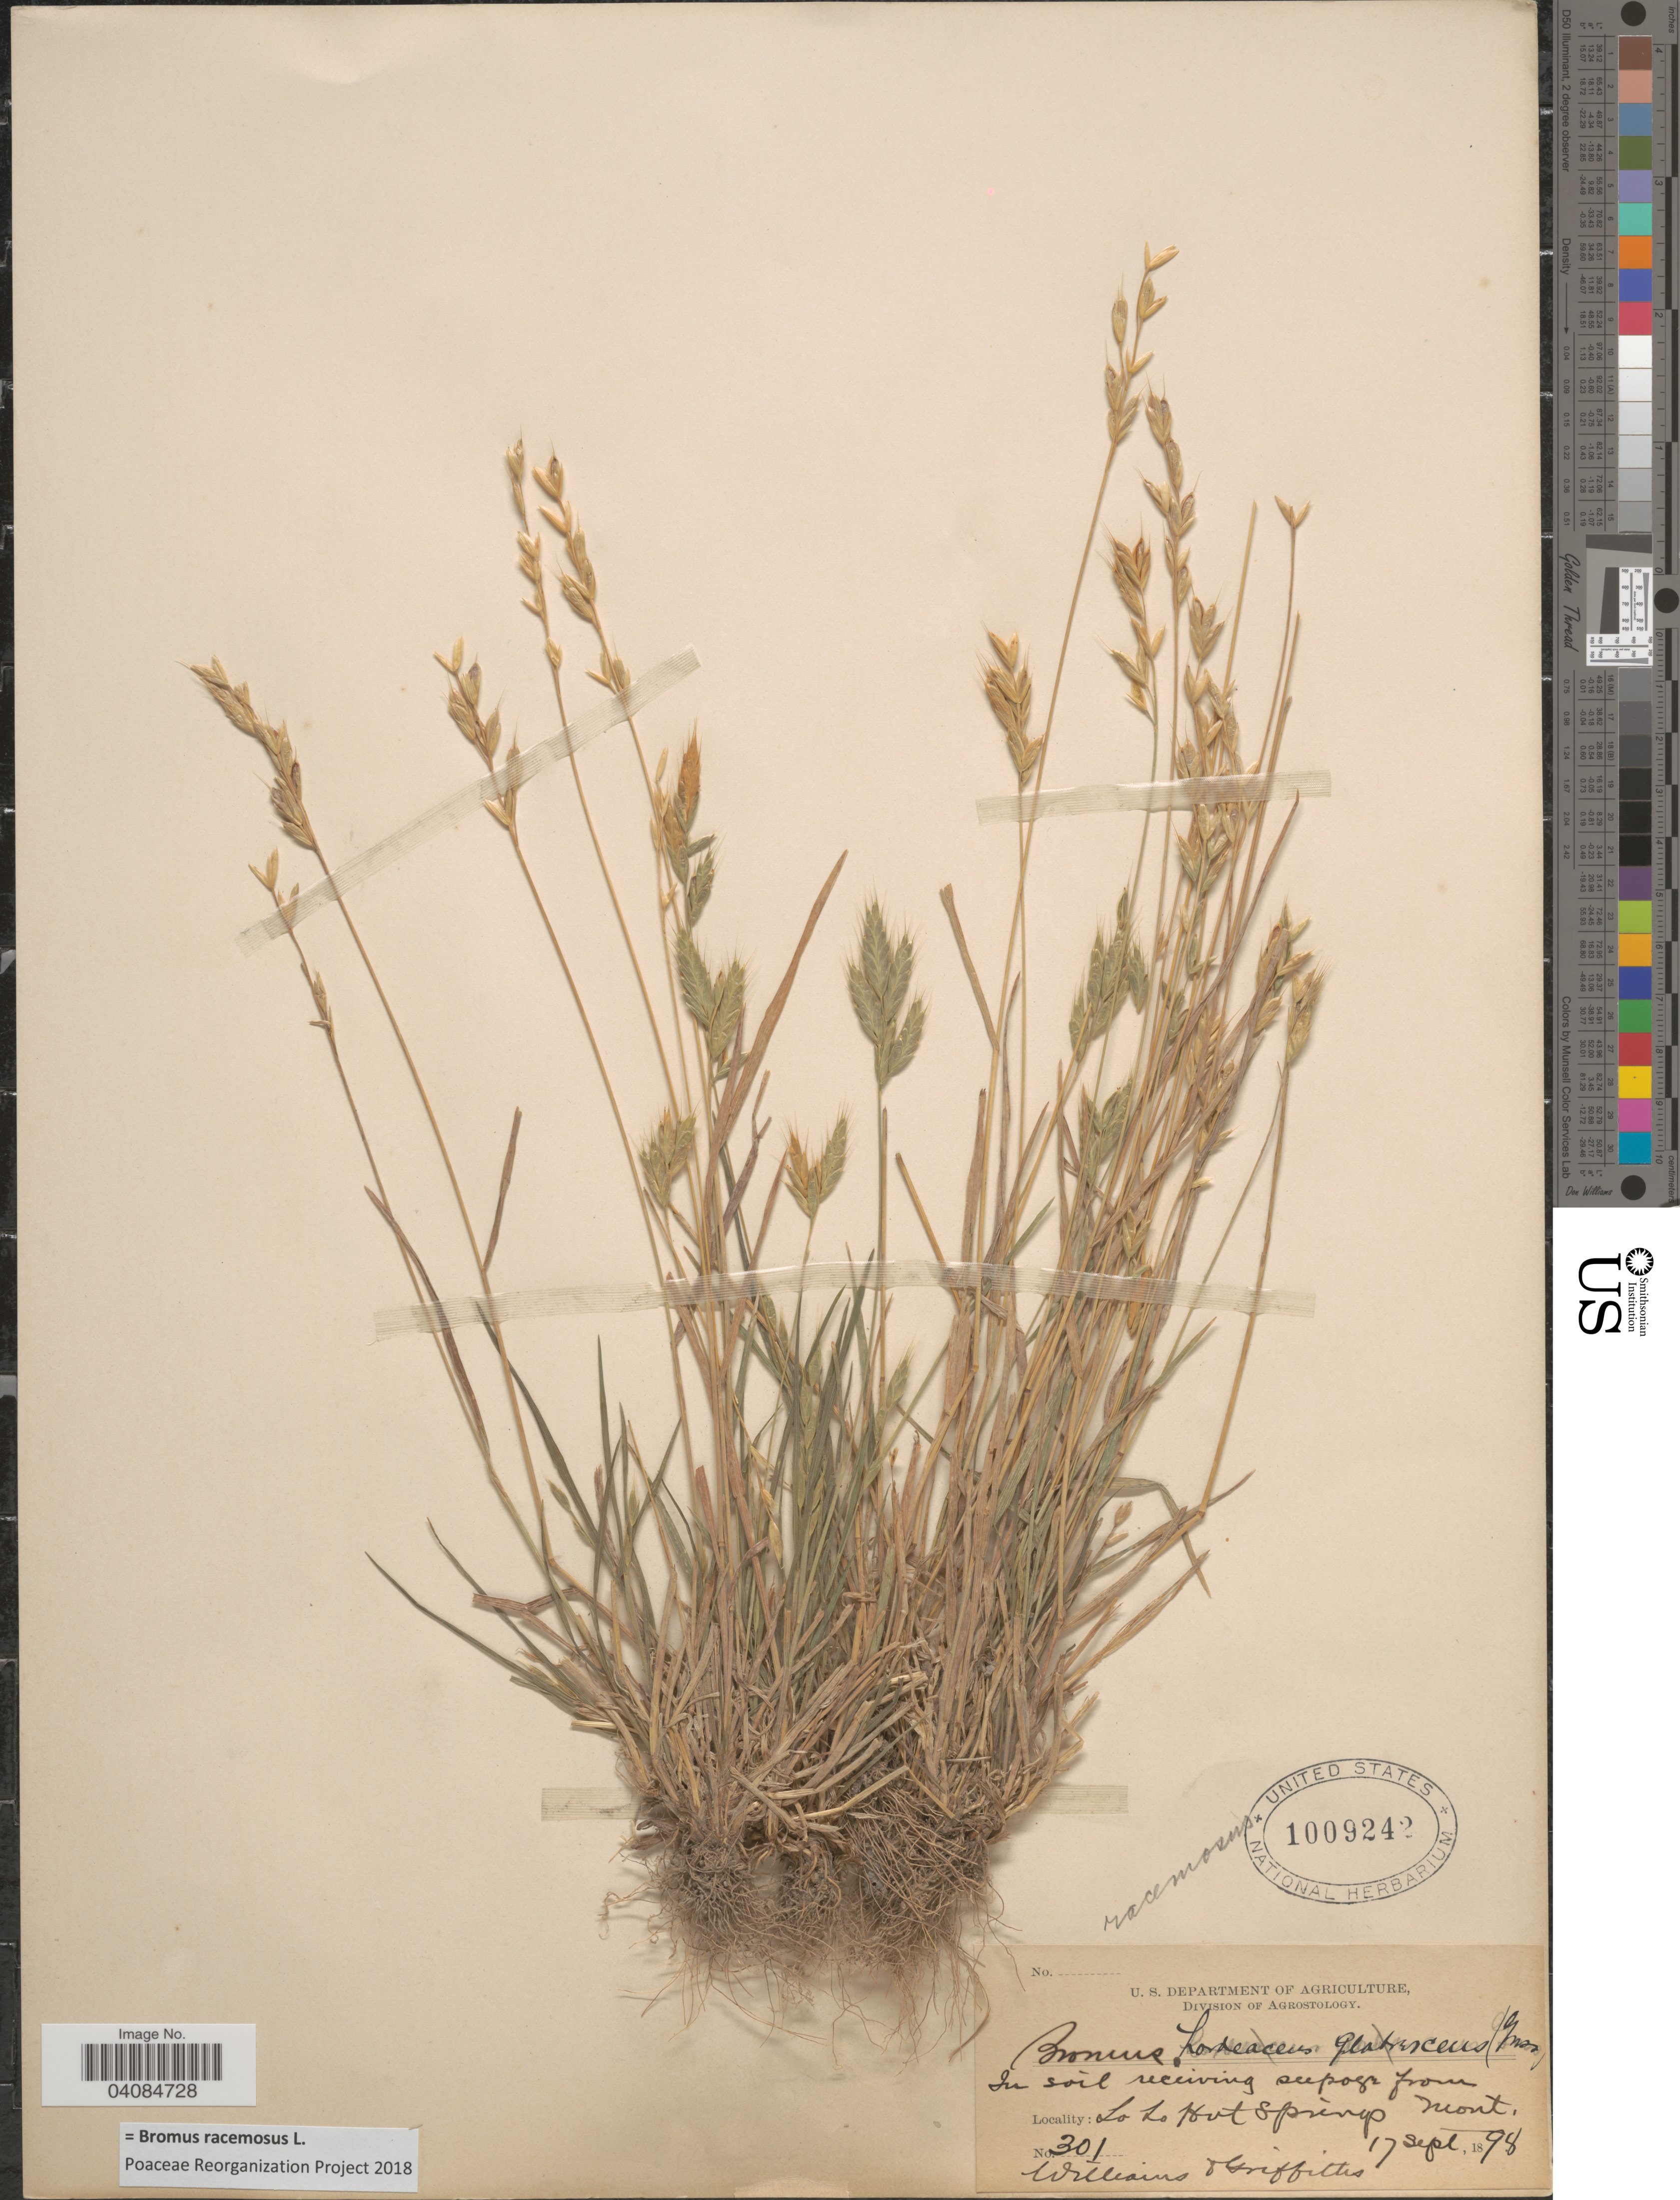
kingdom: Plantae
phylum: Tracheophyta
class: Liliopsida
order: Poales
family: Poaceae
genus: Bromus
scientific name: Bromus racemosus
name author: L.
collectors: -- Williams & -- Griffiths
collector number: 301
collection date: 1898-09-17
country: United States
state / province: Montana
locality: In soil receiving seepage from Lo Lo Hot Springs.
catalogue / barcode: US 1009242